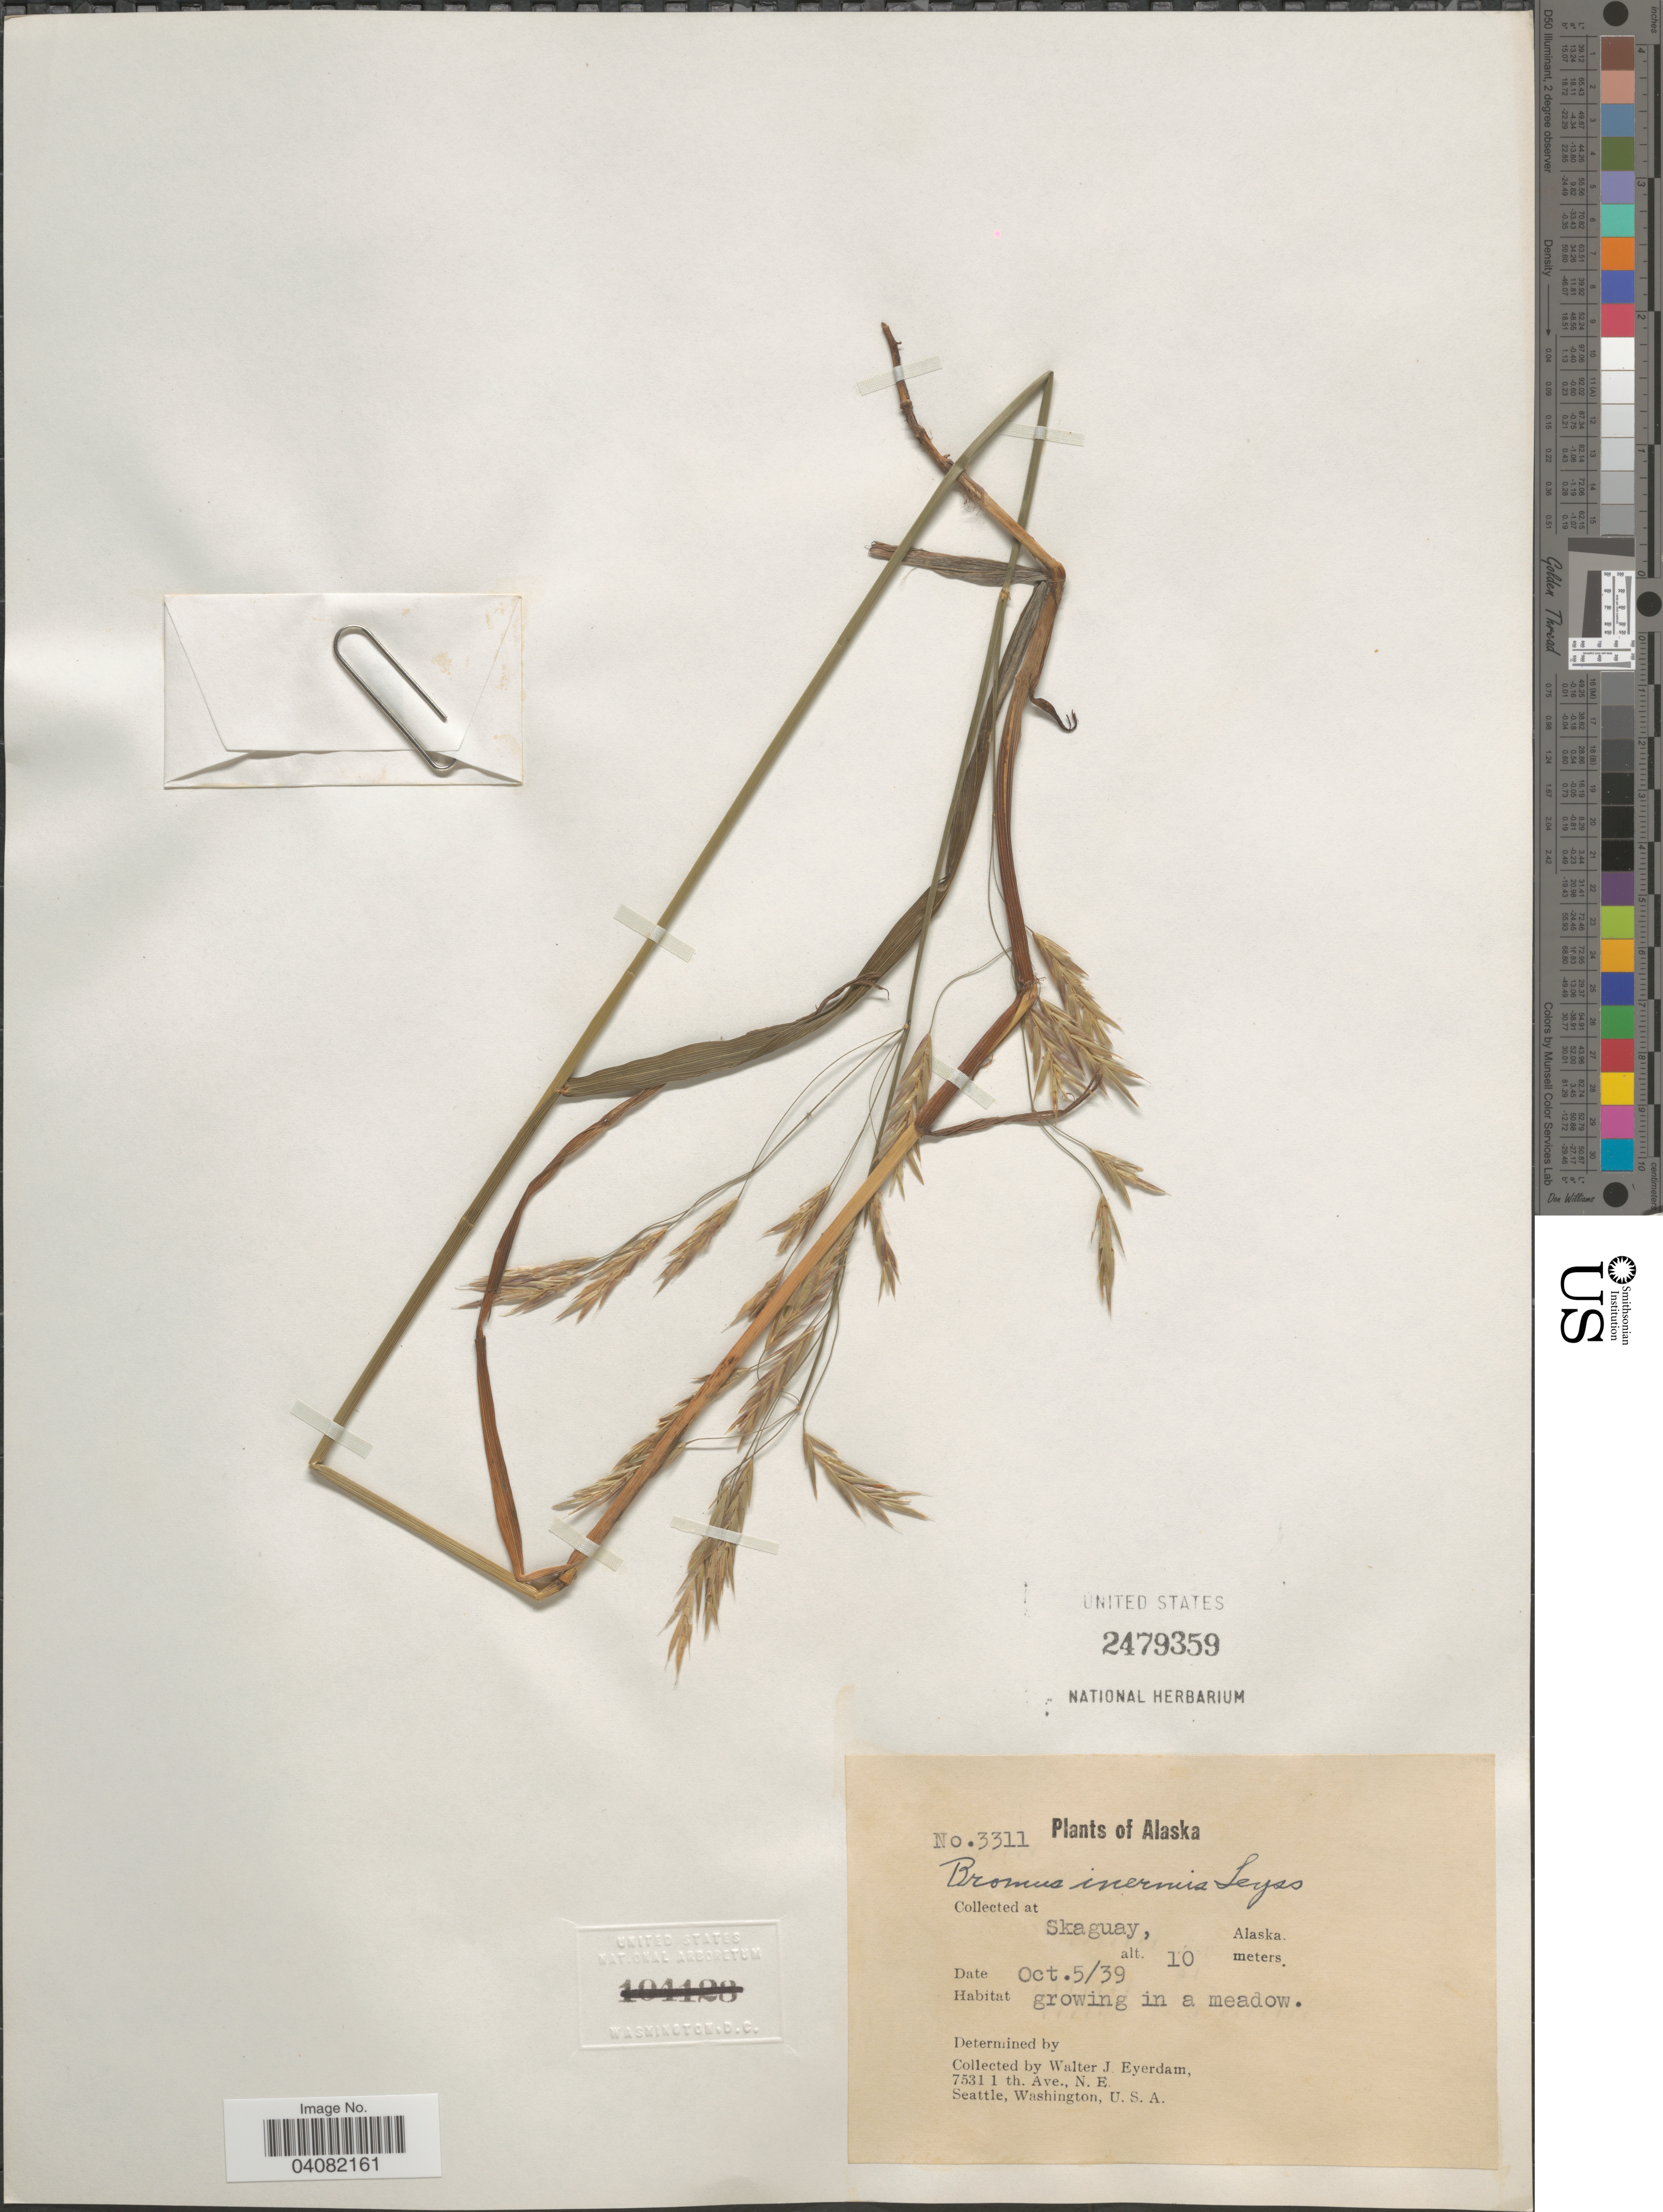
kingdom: Plantae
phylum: Tracheophyta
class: Liliopsida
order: Poales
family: Poaceae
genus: Bromus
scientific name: Bromus inermis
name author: Leyss.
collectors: W. J. Eyerdam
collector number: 3311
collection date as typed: Transcribed d/m/y: 5/10/39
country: United States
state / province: Alaska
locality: Skaguay.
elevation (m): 10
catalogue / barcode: US 2479359